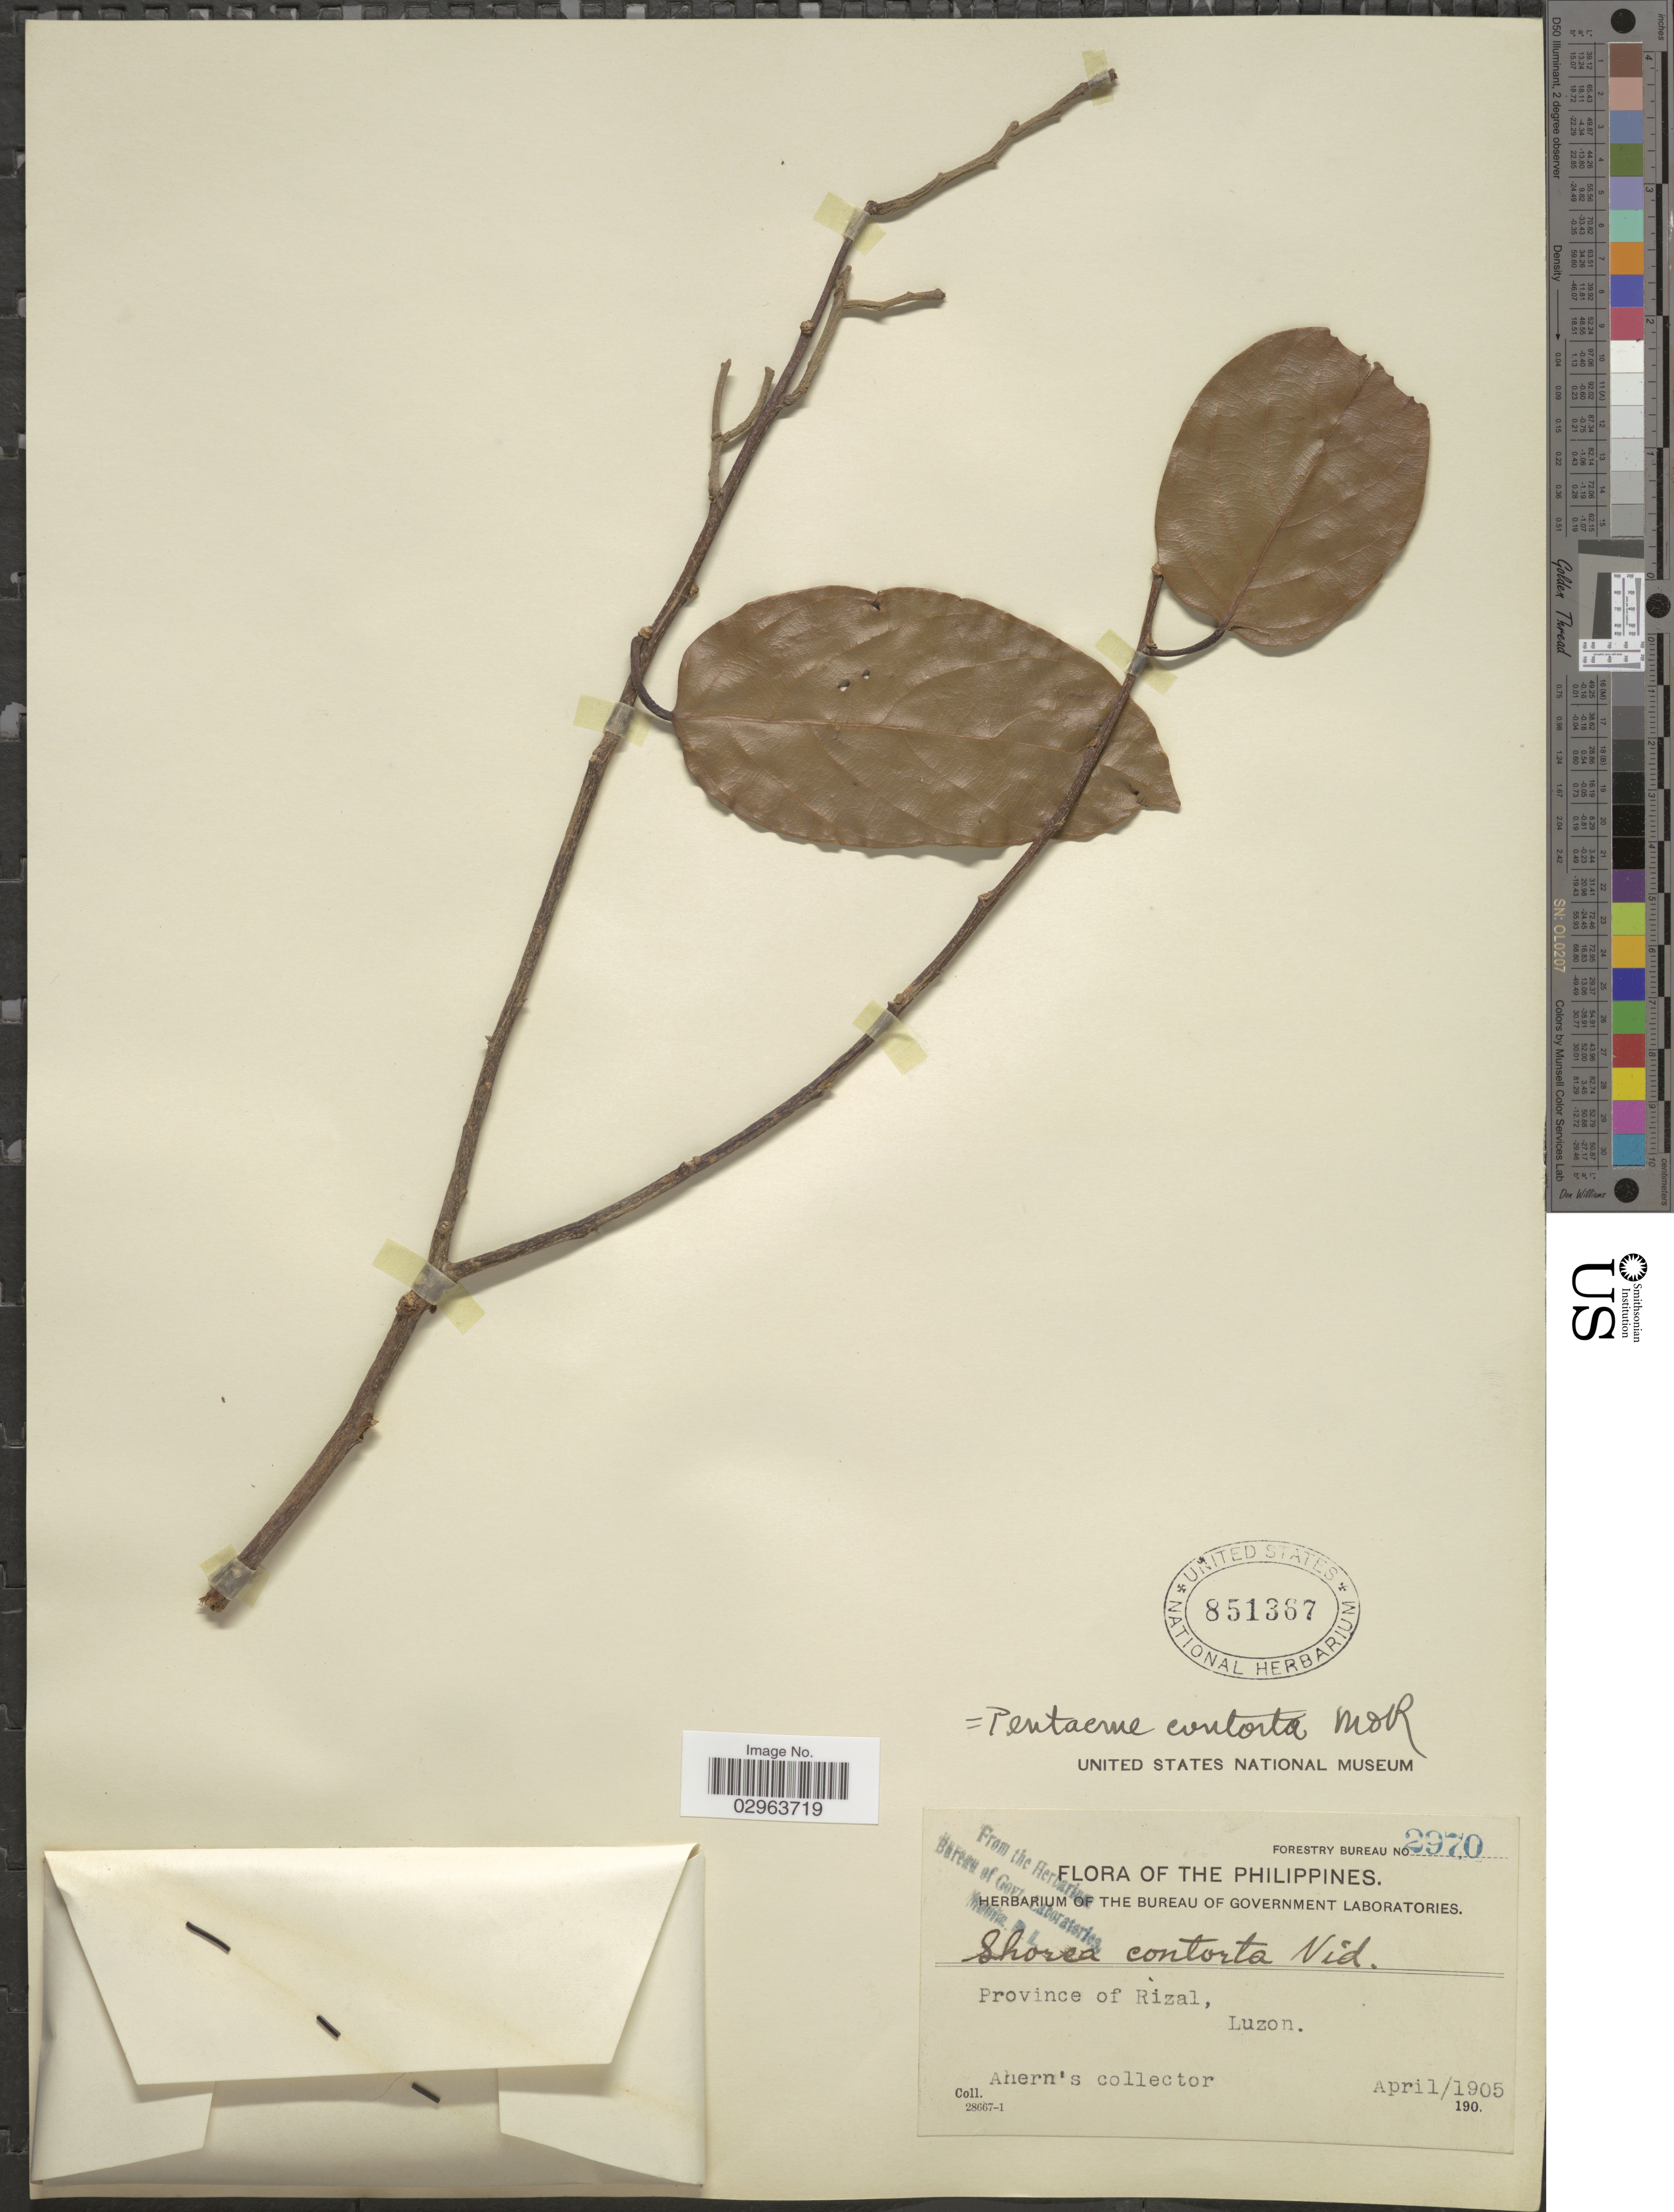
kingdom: Plantae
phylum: Tracheophyta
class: Magnoliopsida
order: Malvales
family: Dipterocarpaceae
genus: Pentacme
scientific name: Pentacme contorta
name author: (S. Vidal) Merr. & Rolfe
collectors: Ahern's collector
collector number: Forestry Bureau 2970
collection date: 1905-04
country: Philippines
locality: Province of Rizal, Luzon.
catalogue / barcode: US 851367